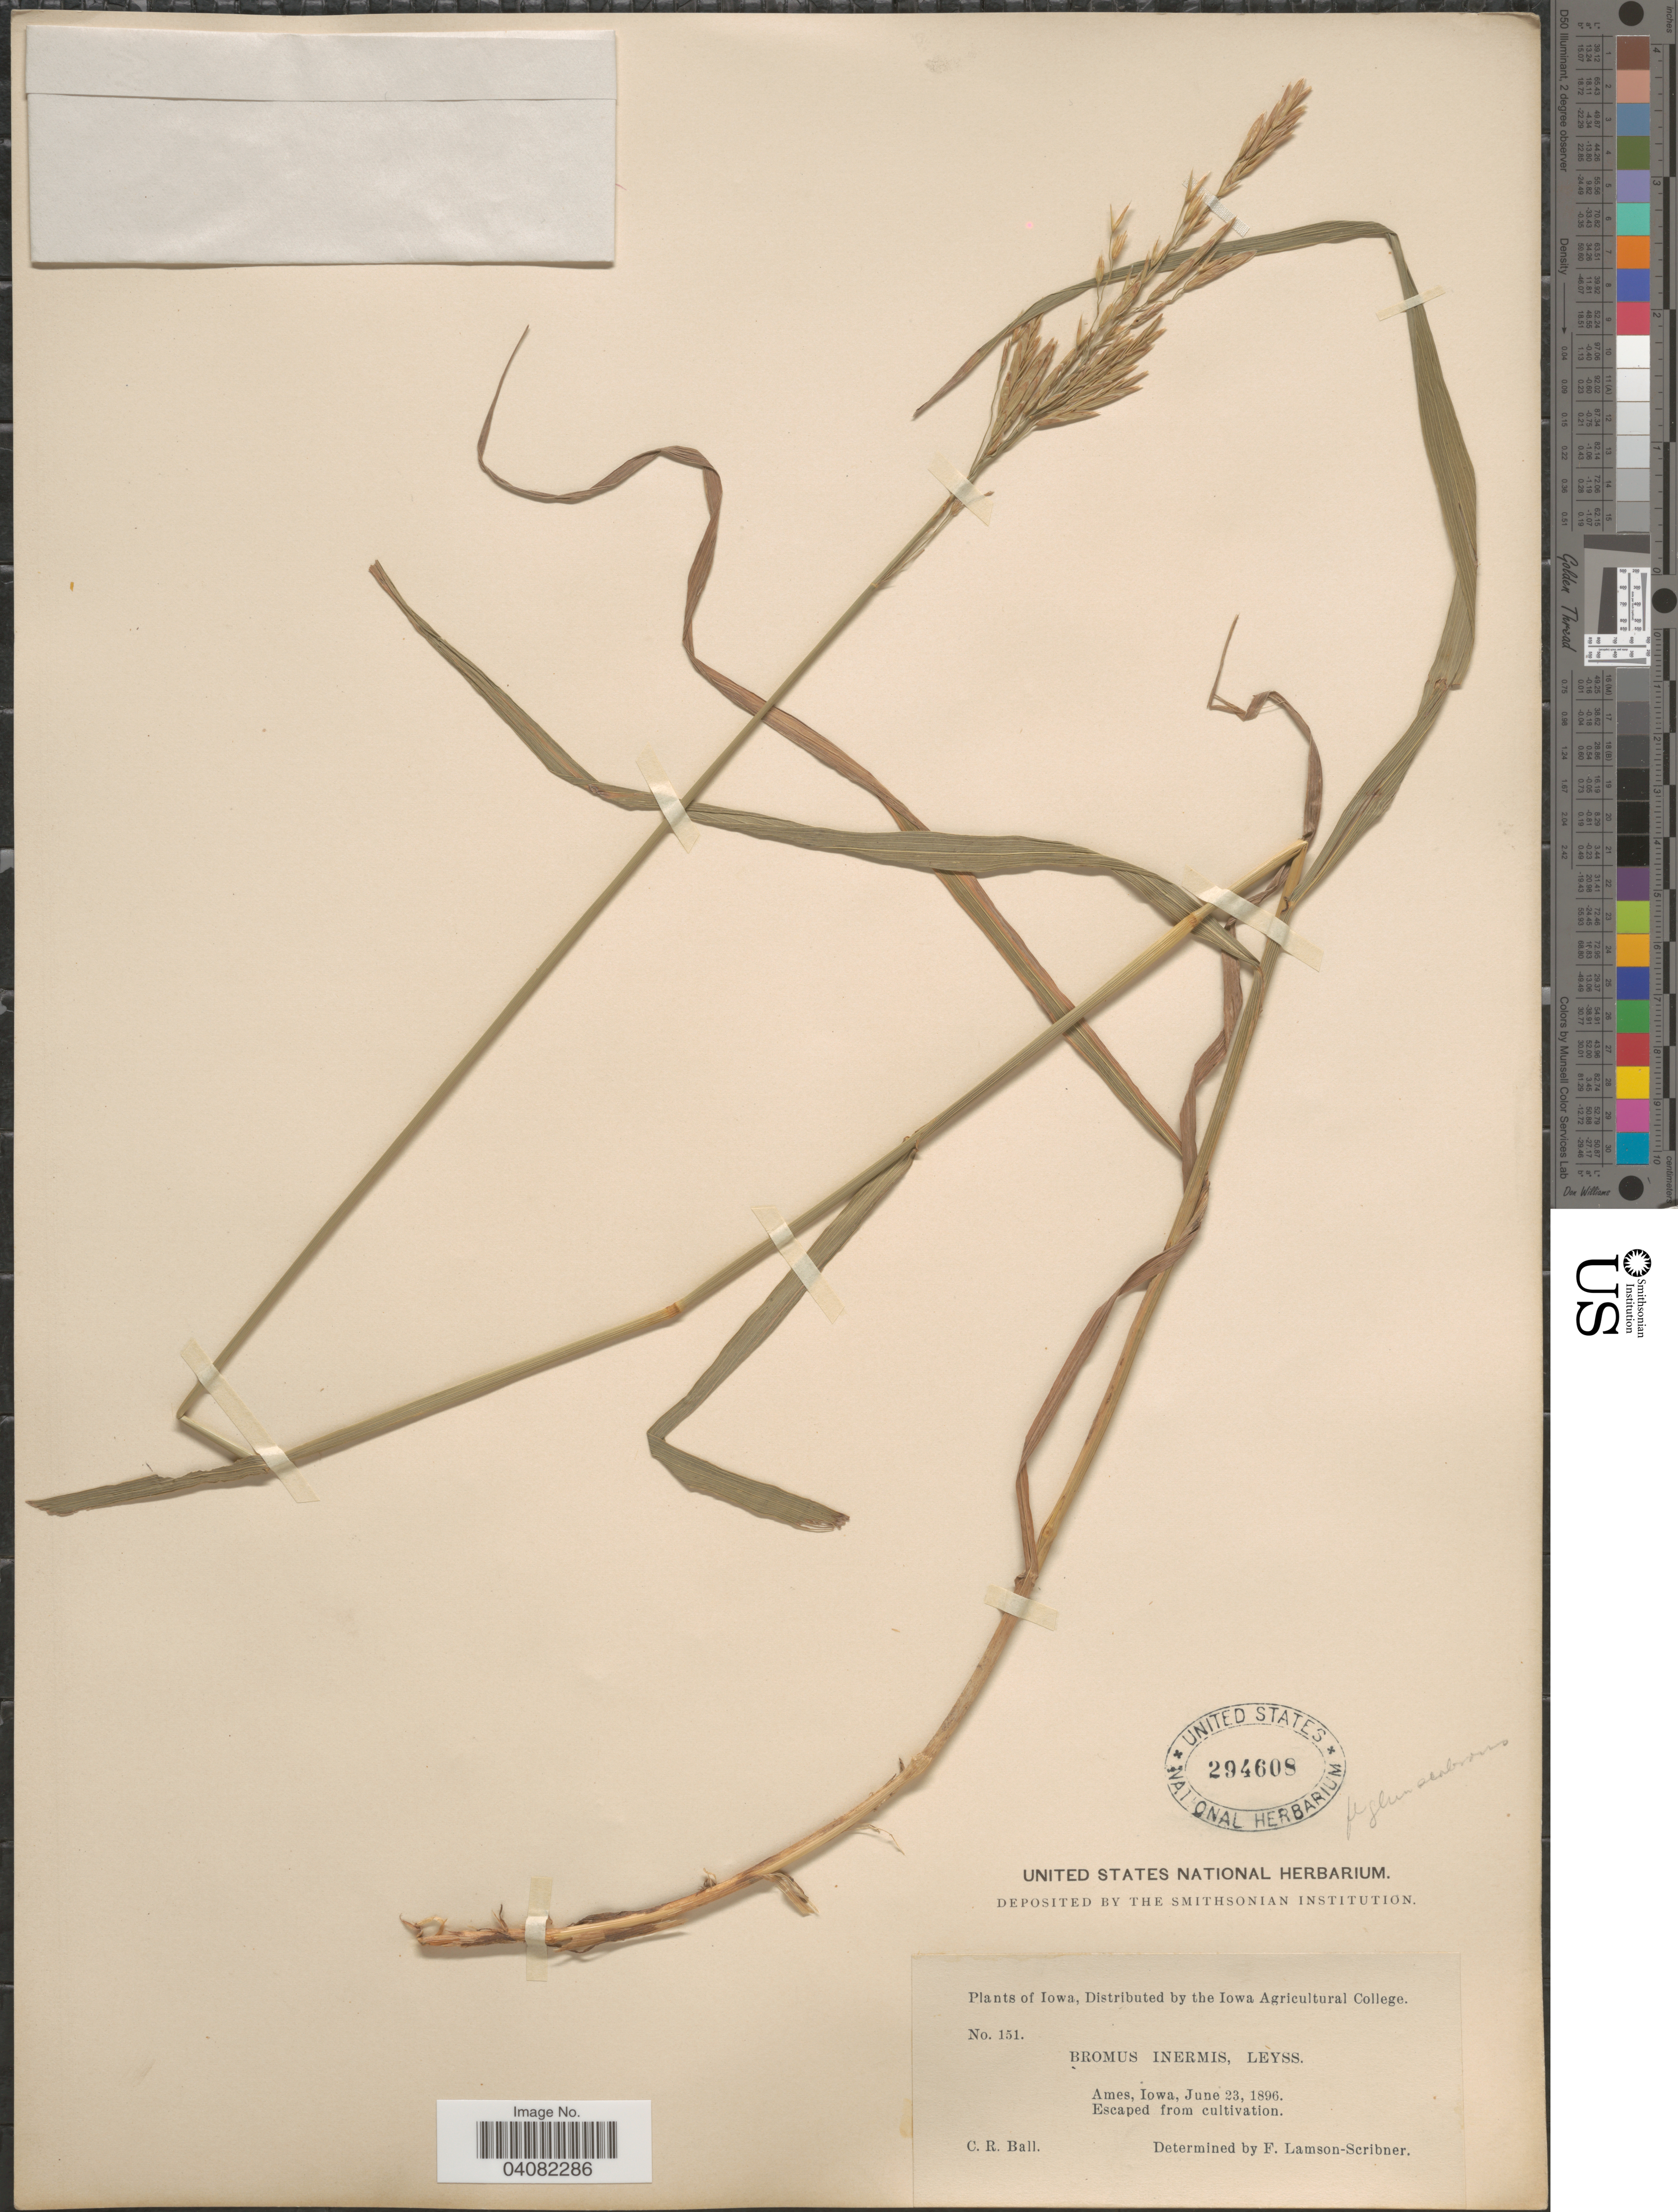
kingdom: Plantae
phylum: Tracheophyta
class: Liliopsida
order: Poales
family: Poaceae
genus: Bromus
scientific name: Bromus inermis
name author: Leyss.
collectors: C. R. Ball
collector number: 151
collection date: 1896-06-23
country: United States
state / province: Iowa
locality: Ames.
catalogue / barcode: US 294608